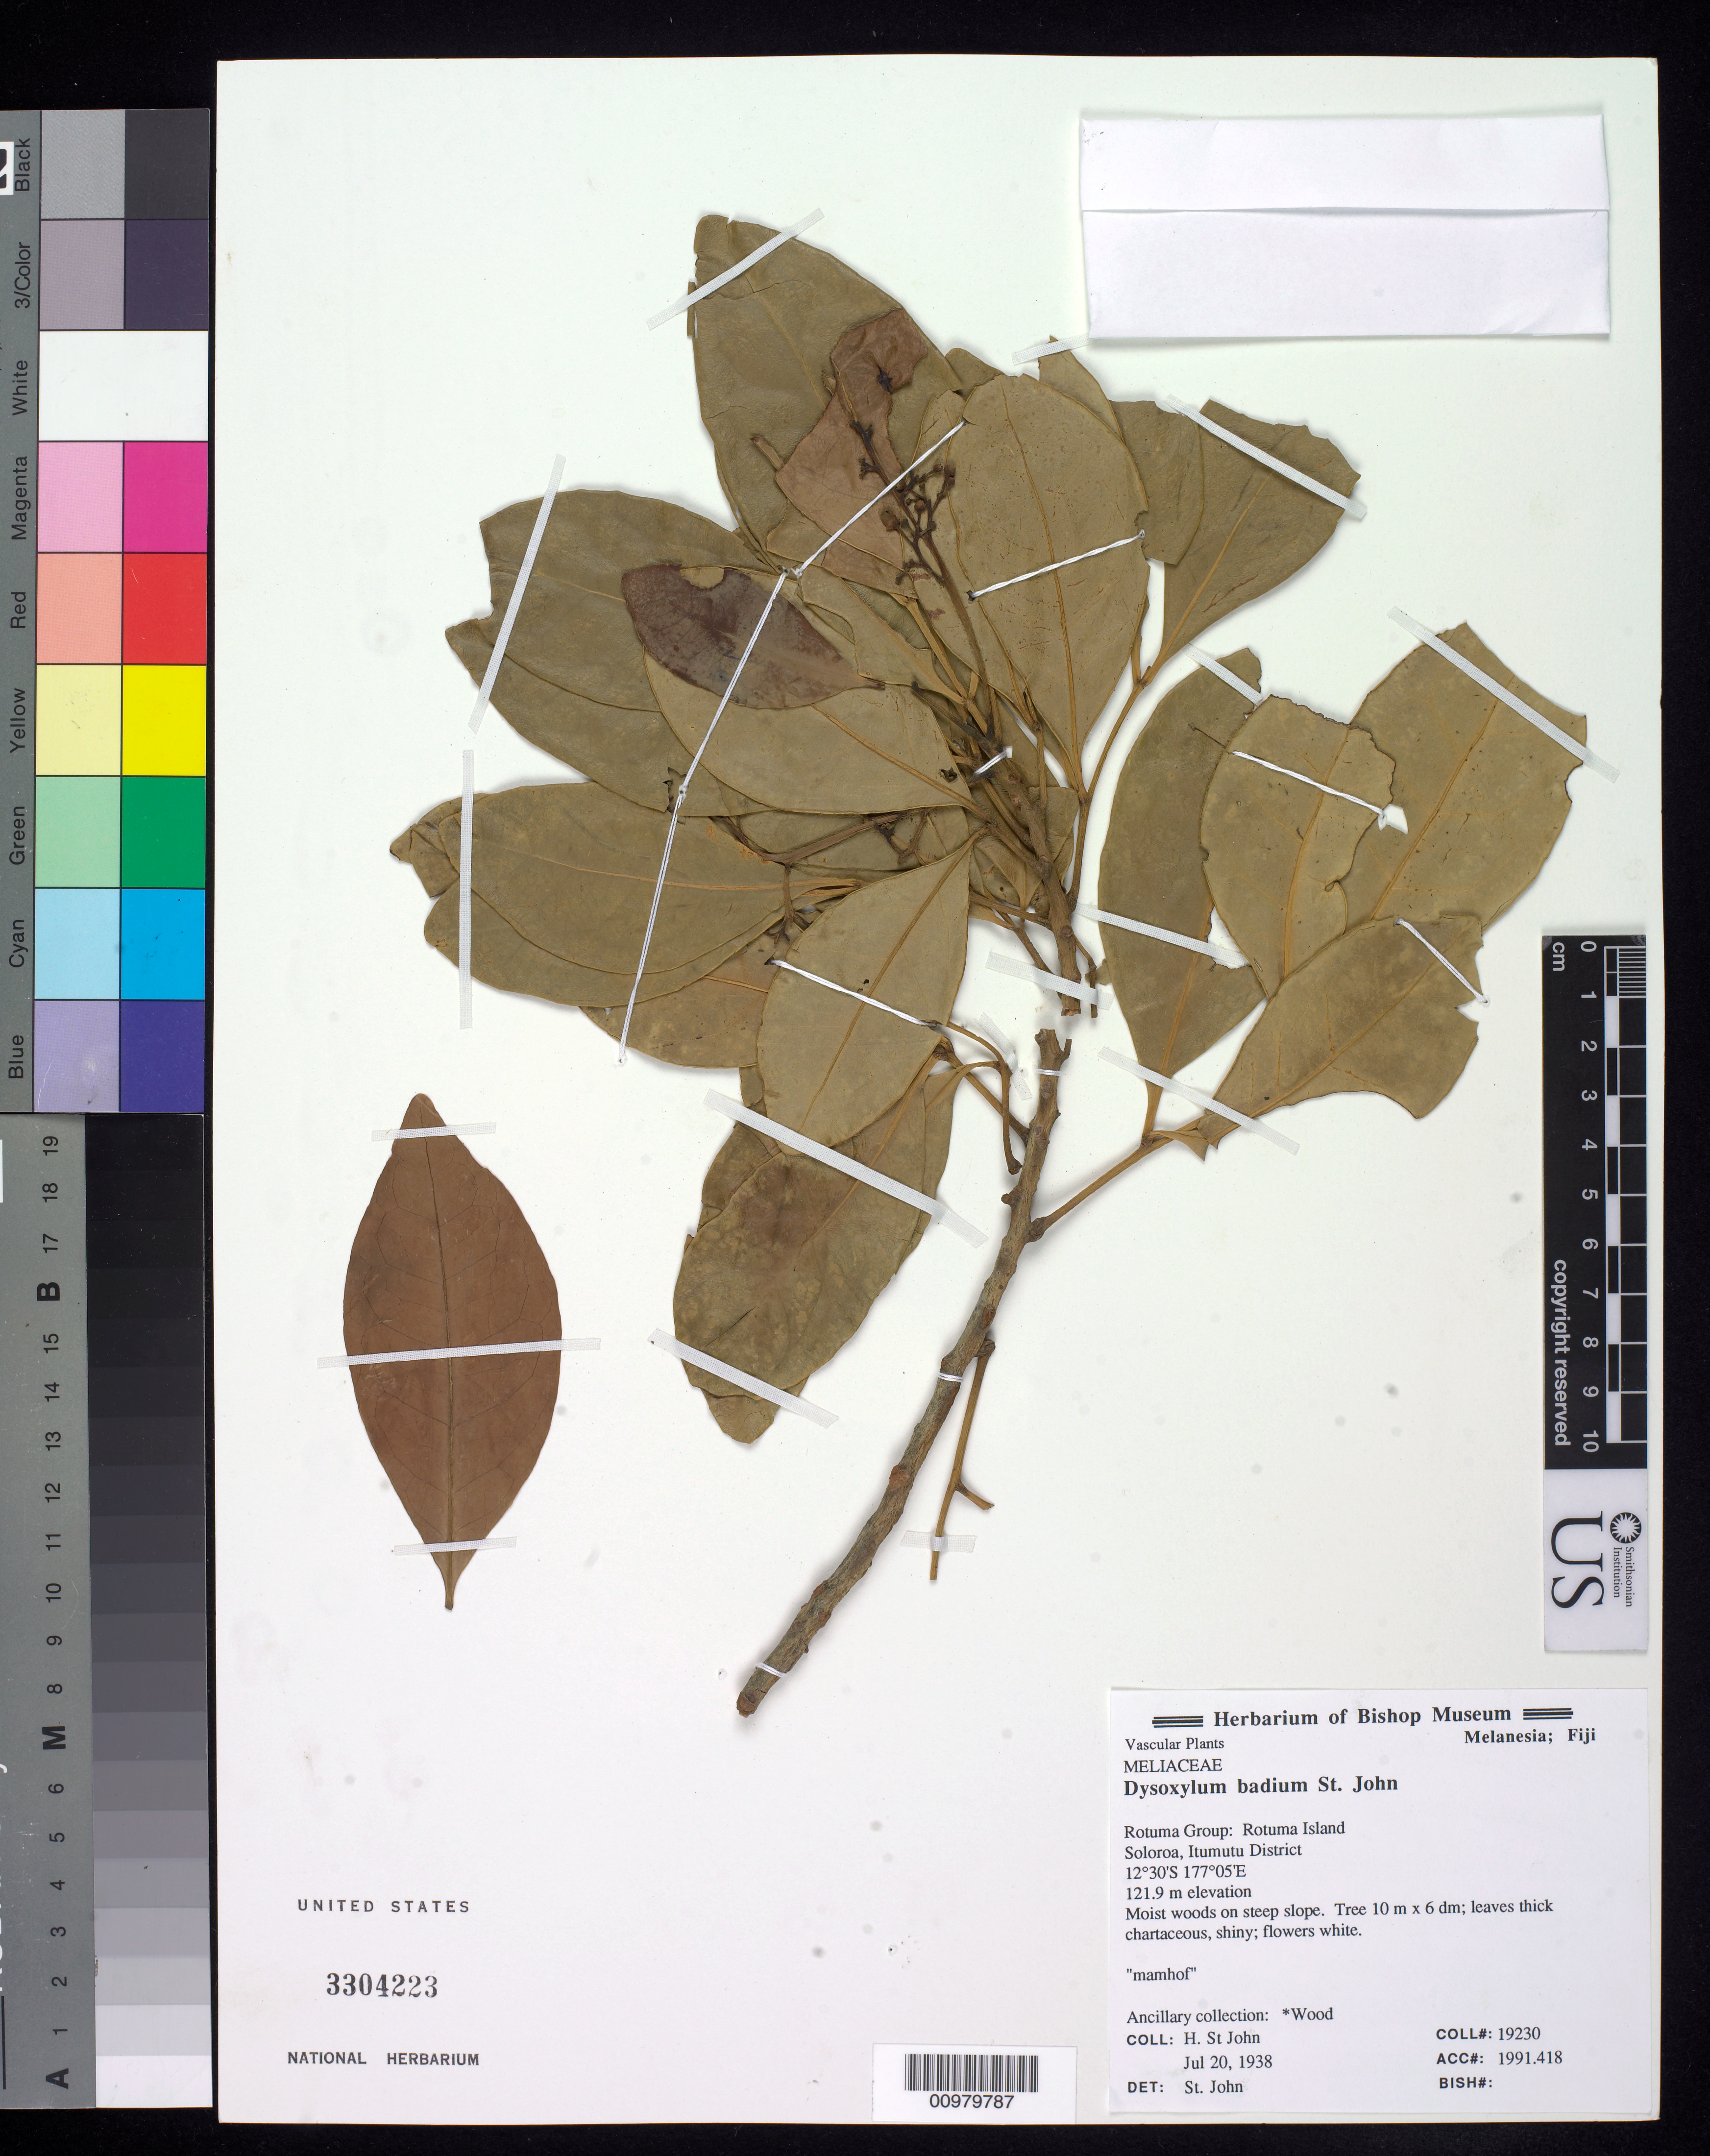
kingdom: Plantae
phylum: Tracheophyta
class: Magnoliopsida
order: Sapindales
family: Meliaceae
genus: Dysoxylum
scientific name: Dysoxylum badium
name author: H. St. John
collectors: H. St. John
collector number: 19230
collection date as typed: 20 Jul 1938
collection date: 1938-07-20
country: Fiji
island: Rotuma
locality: Soloroa, Itumutu Dist.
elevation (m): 121.9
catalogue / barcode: US 3304223